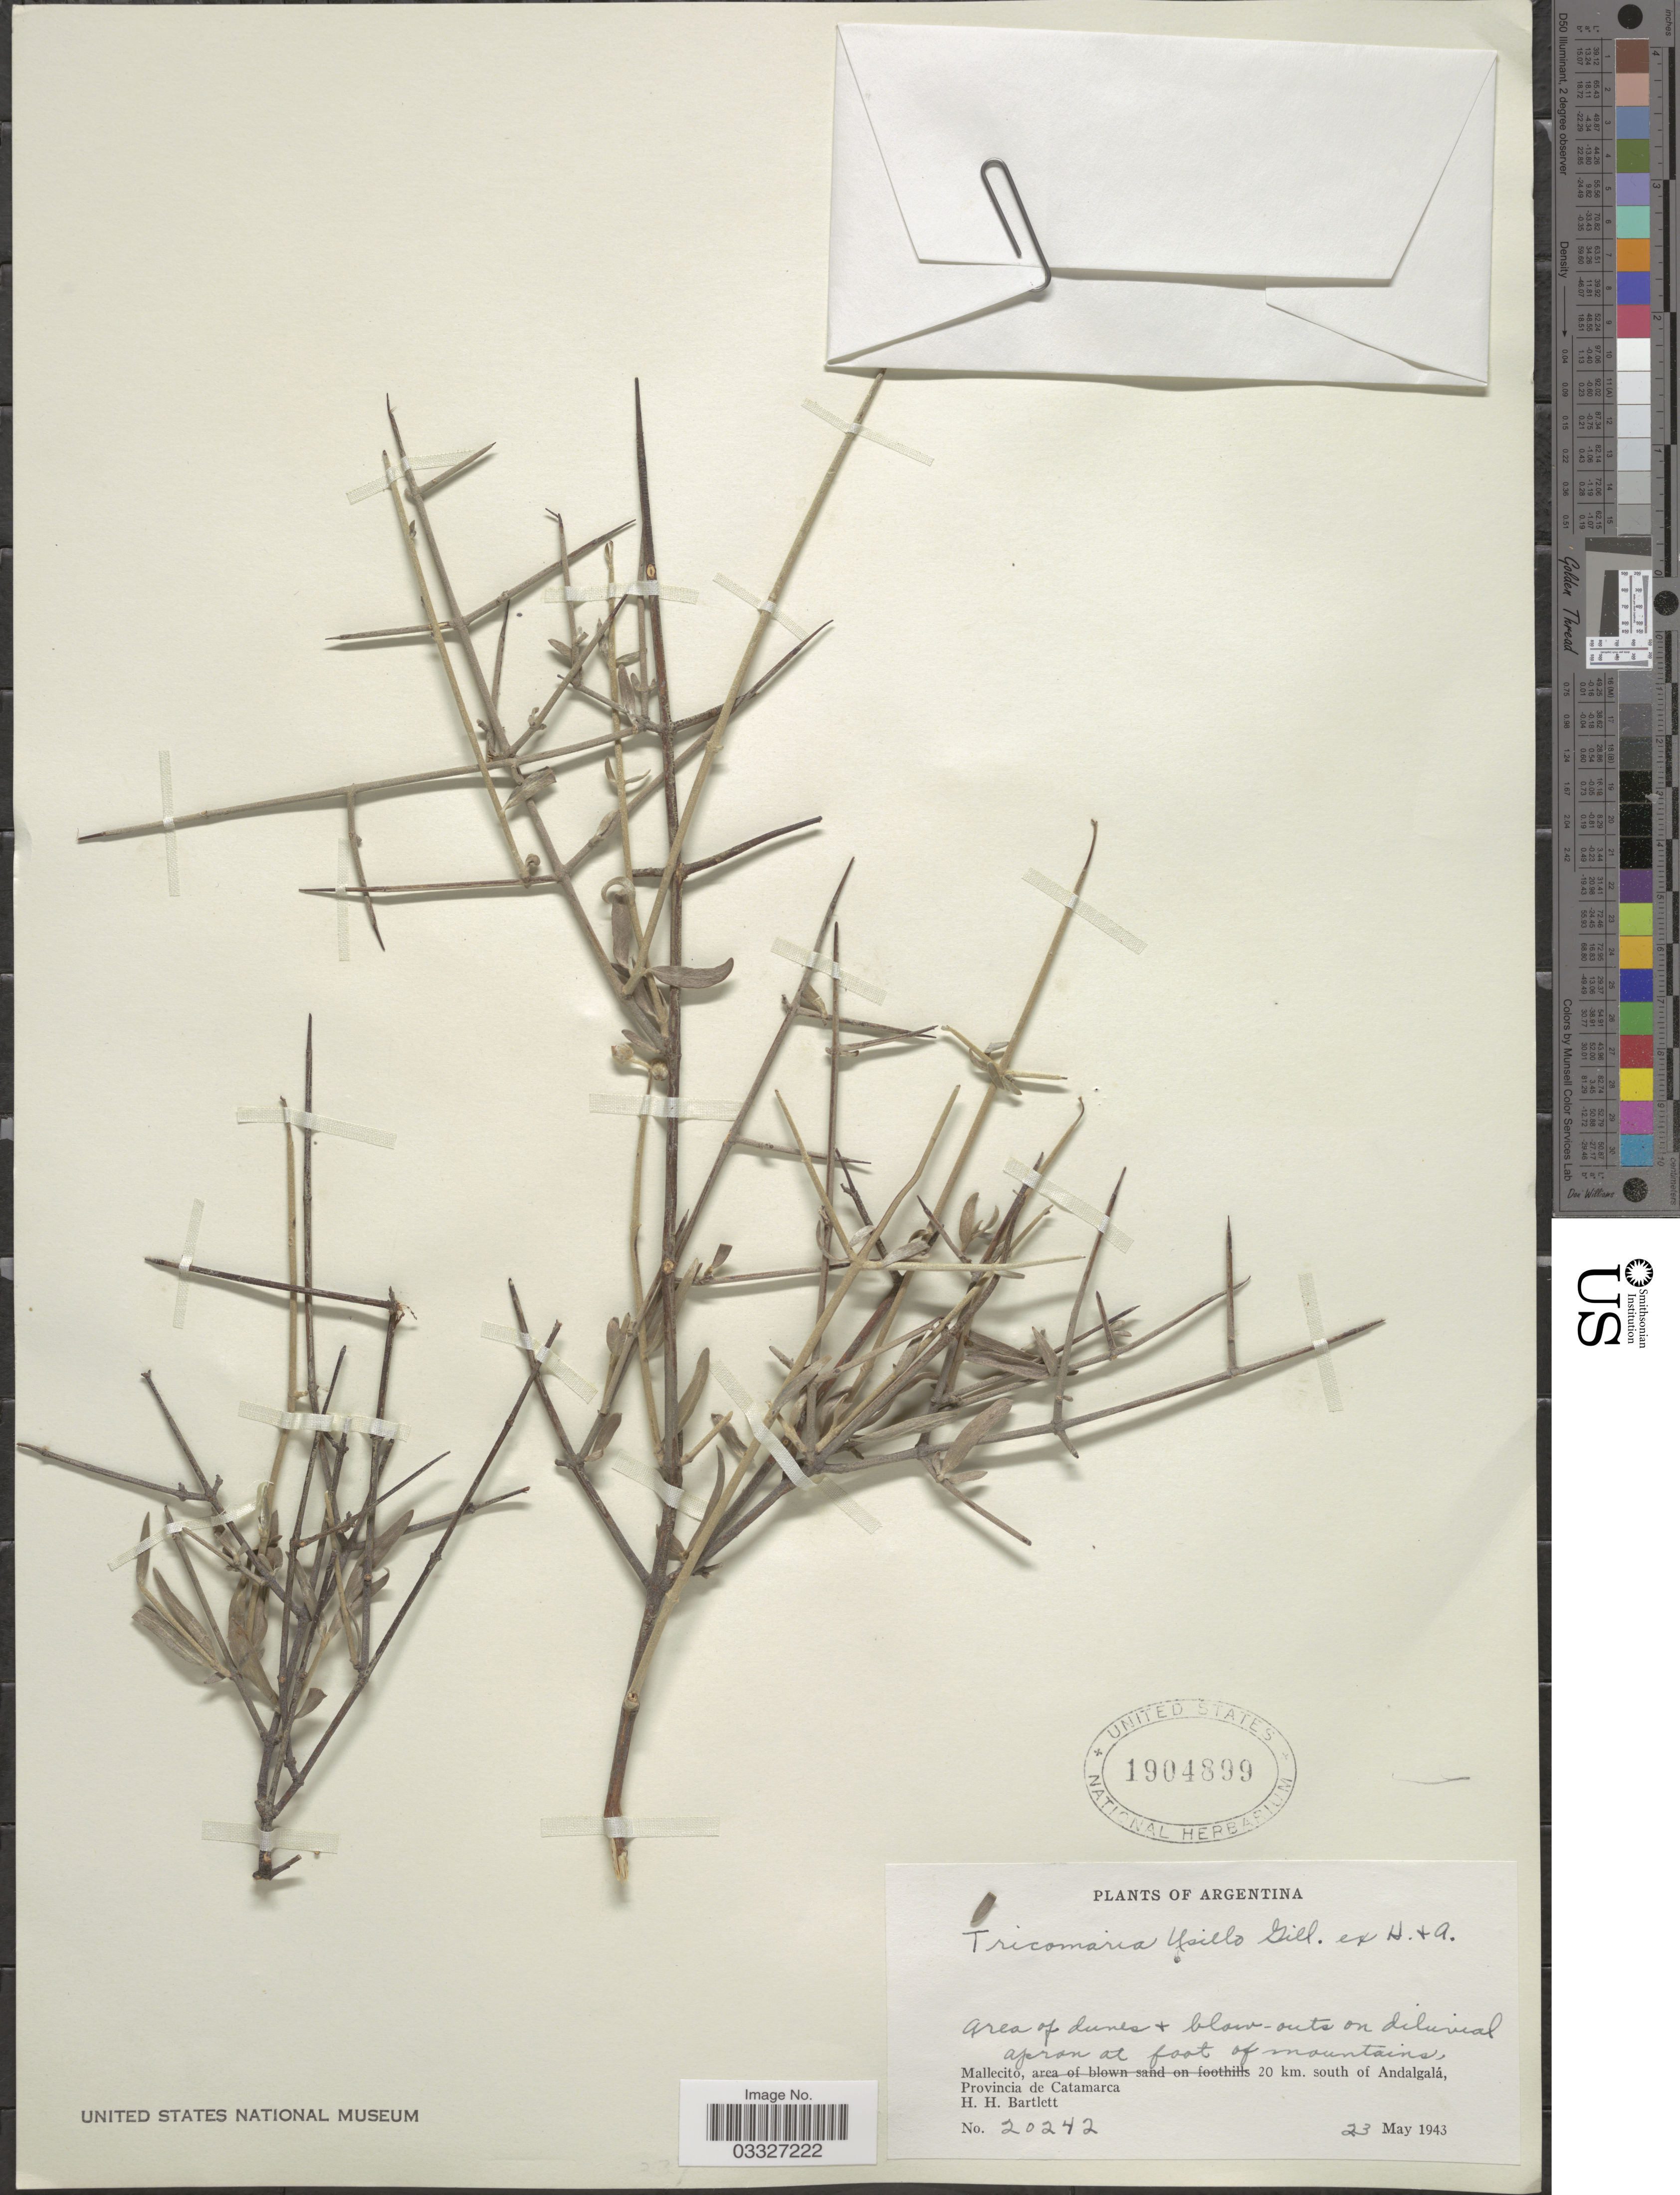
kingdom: Plantae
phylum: Tracheophyta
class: Magnoliopsida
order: Malpighiales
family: Malpighiaceae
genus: Tricomaria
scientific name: Tricomaria usillo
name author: Hook. & Arn.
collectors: H. H. Bartlett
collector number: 20242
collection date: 1943-05-23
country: Argentina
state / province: Catamarca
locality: Apron at foot of mountains, Mallecito, 20 km. south of Andalgalá.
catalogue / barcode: US 1904899